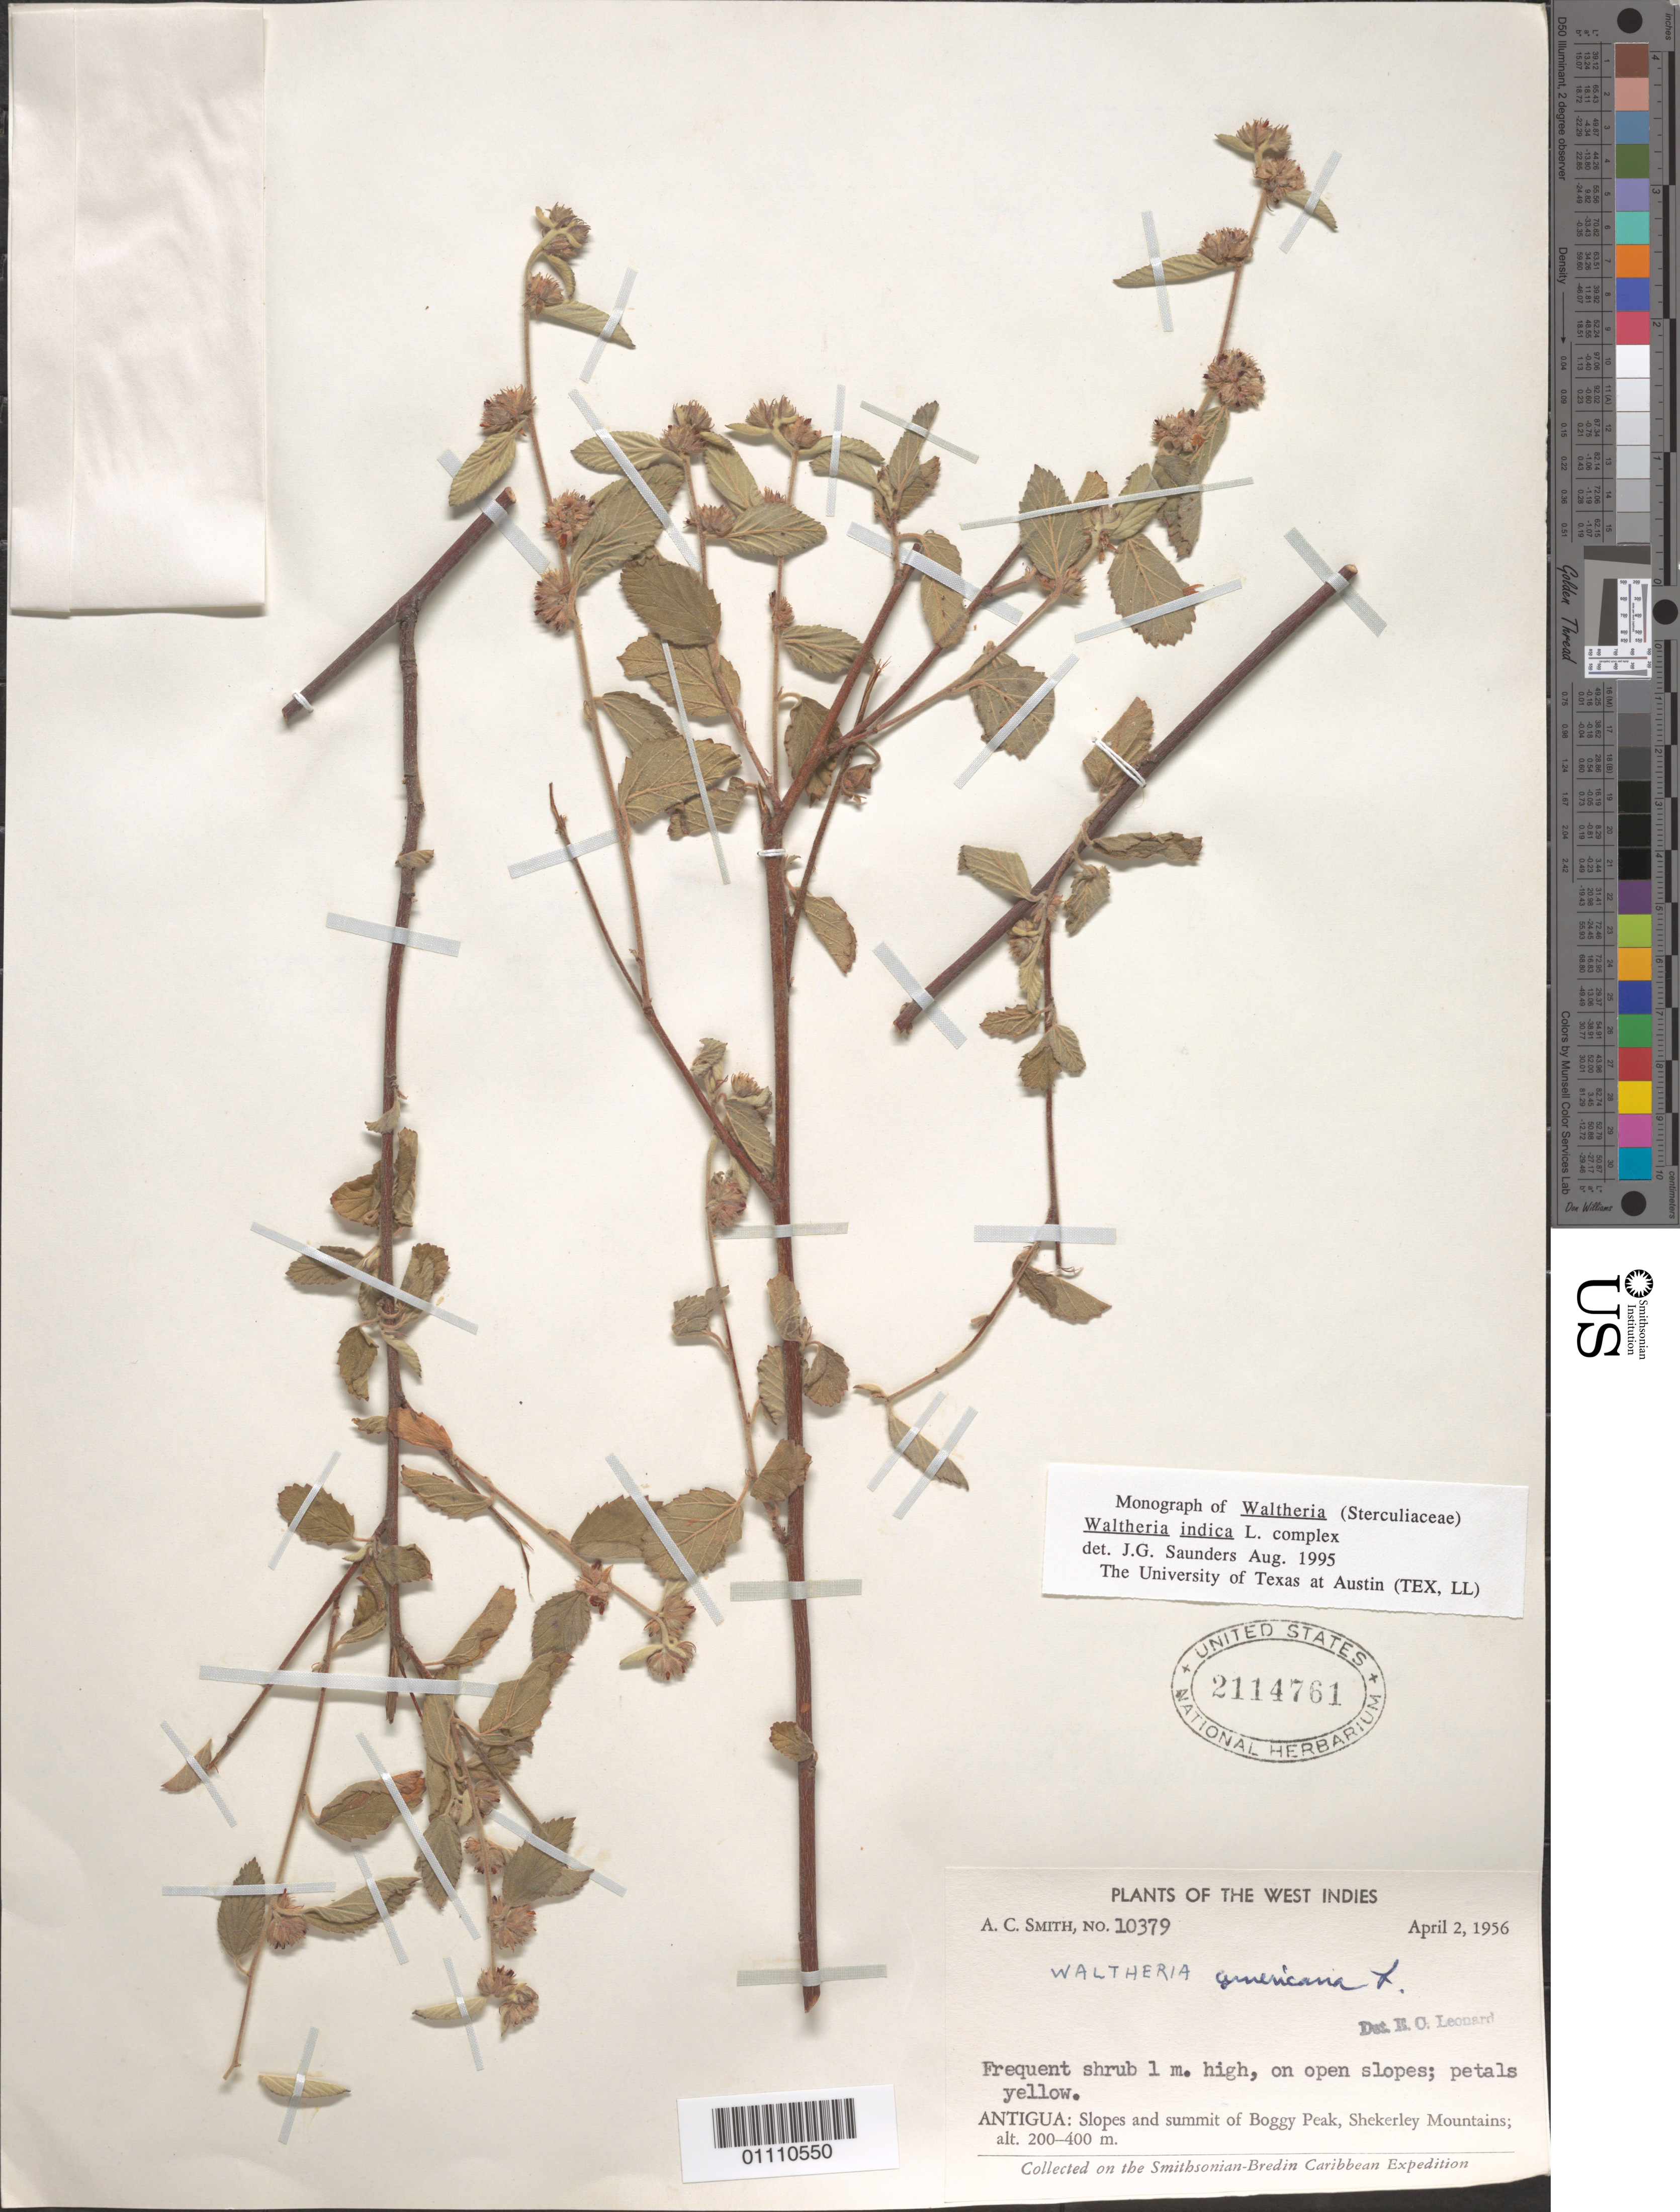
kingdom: Plantae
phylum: Tracheophyta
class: Magnoliopsida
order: Malvales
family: Malvaceae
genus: Waltheria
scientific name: Waltheria indica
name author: L.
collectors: A. C. Smith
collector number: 10379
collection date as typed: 02 Apr 1956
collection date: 1956-04-02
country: Antigua and Barbuda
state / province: Saint Mary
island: Antigua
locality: Slopes and summit of Boggy Peak, Shekerley Mountains;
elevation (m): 200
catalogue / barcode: US 2114761